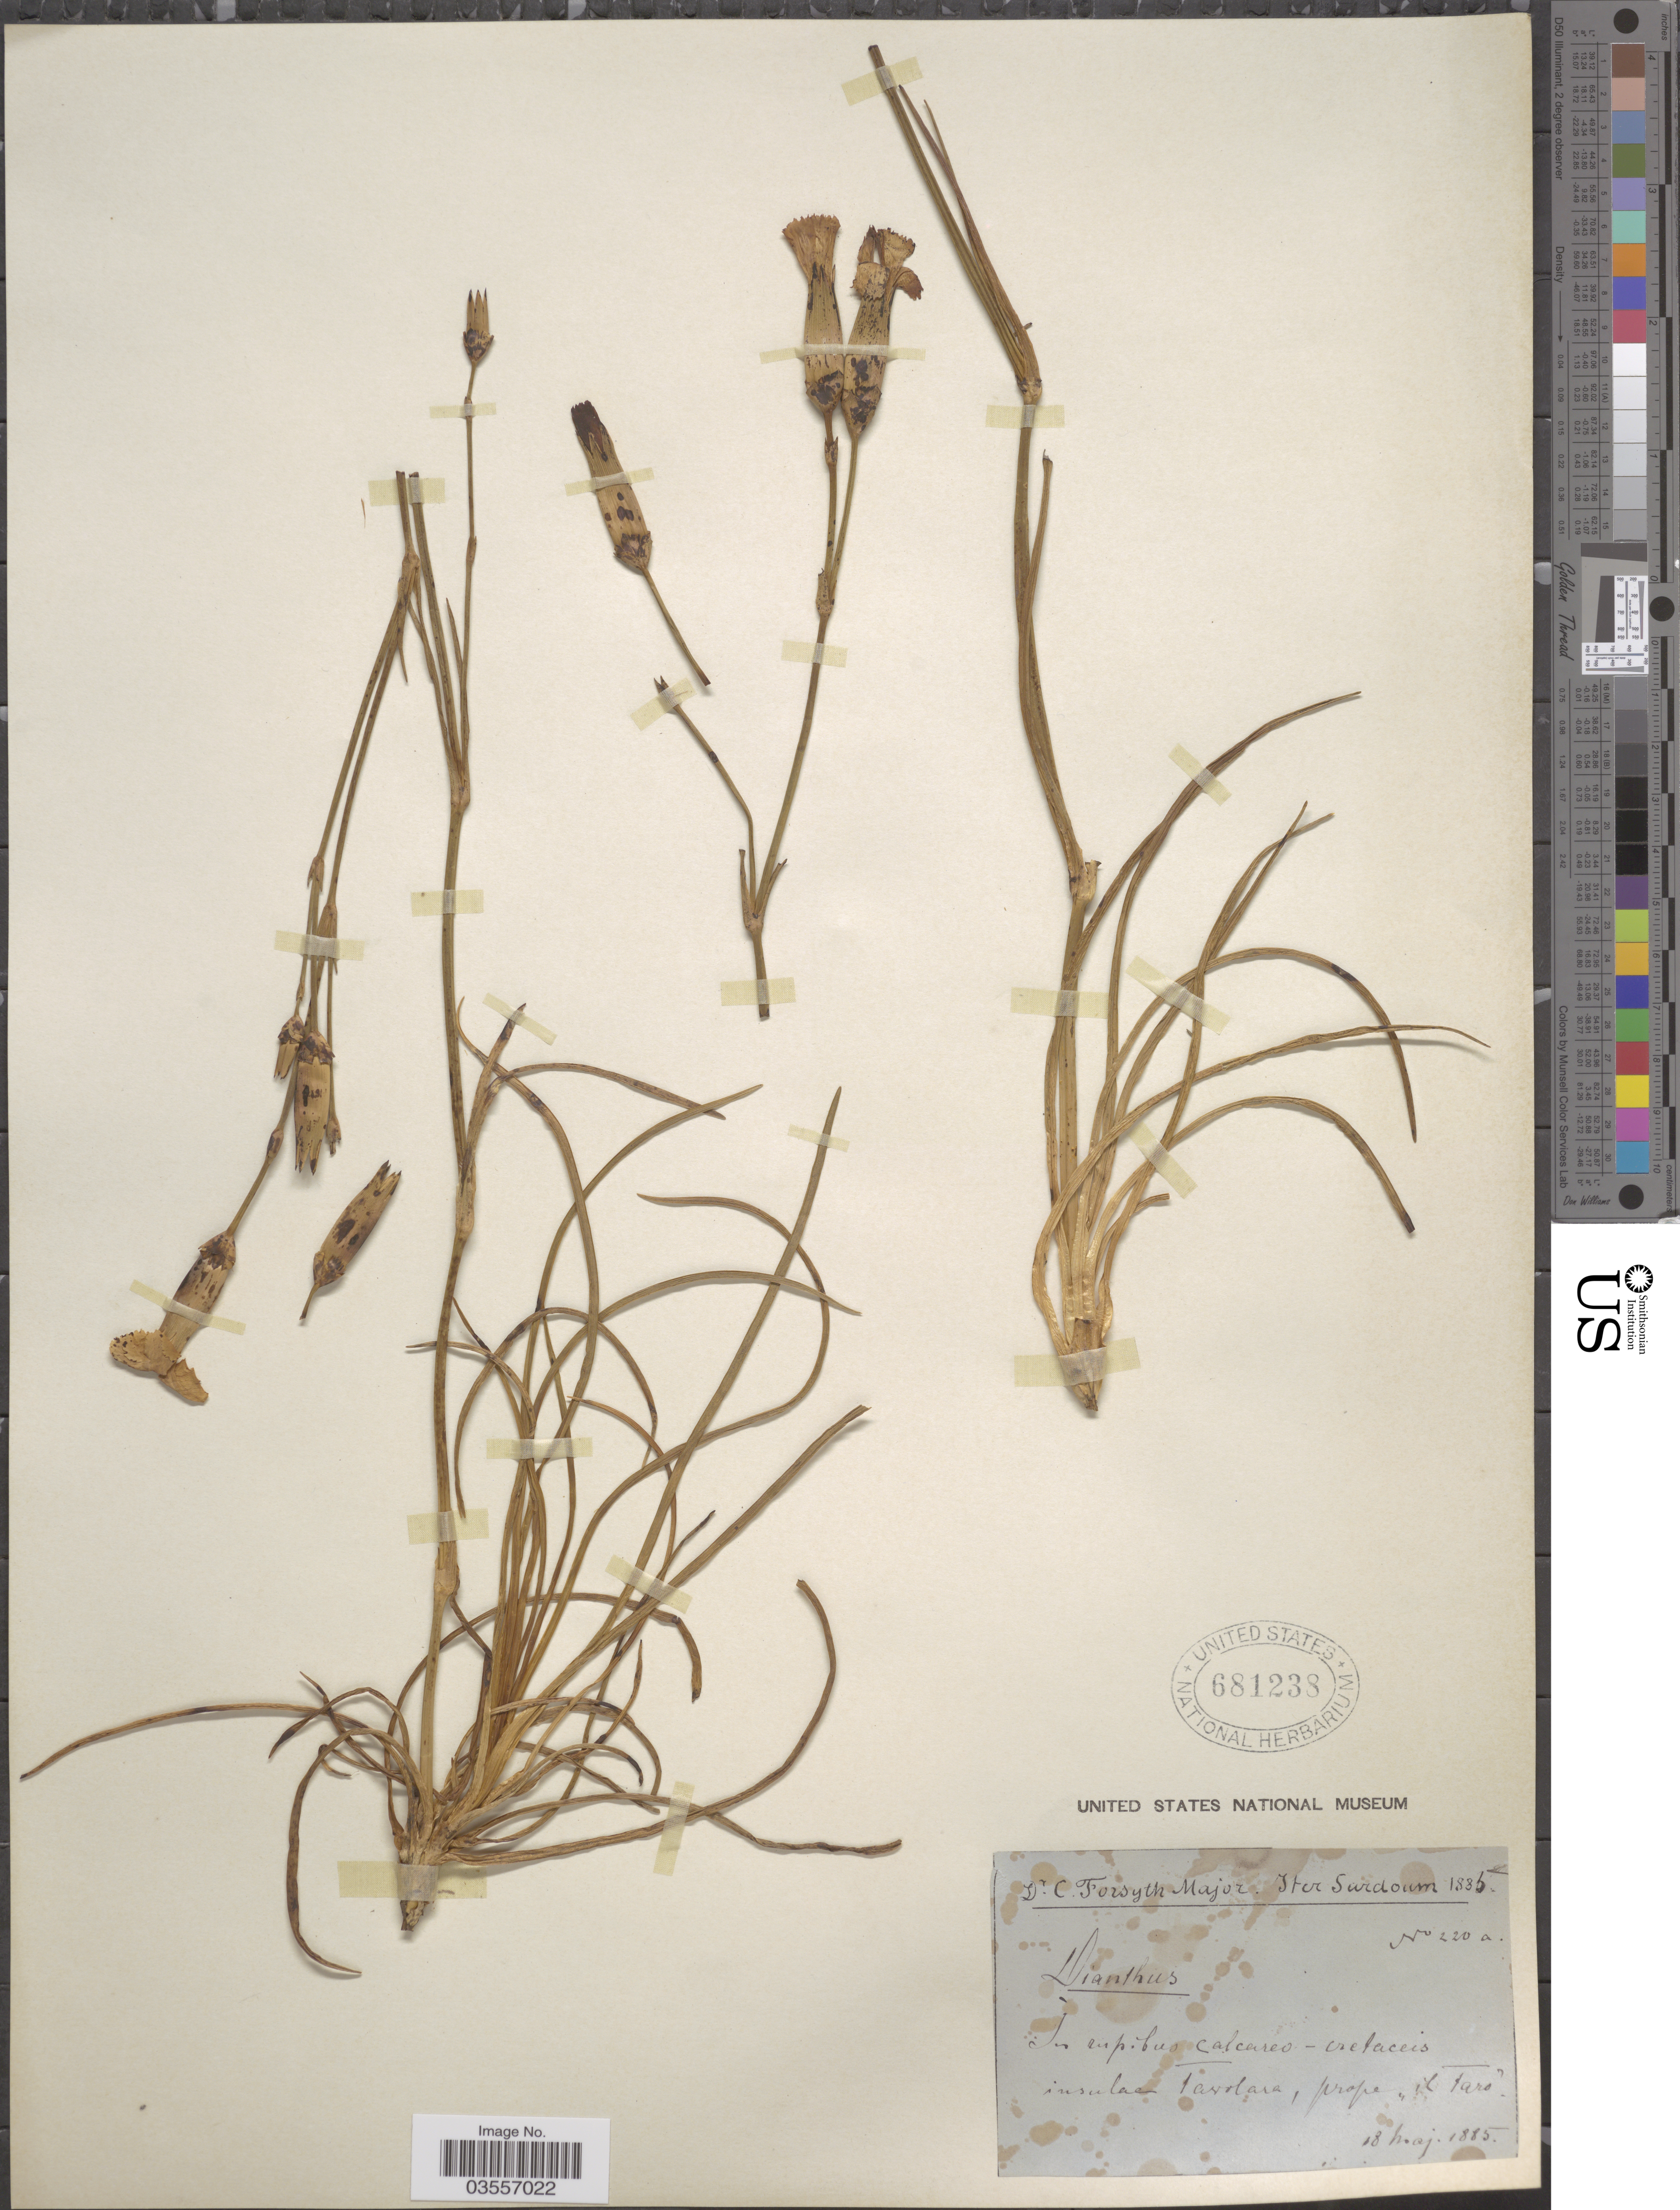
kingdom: Plantae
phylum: Tracheophyta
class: Magnoliopsida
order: Caryophyllales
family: Caryophyllaceae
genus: Dianthus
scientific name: Dianthus sp.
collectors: C. Forsyth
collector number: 220a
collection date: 1885-05-18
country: Italy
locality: Sardoum. Insulae lavolara, prope "St Taro".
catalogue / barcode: US 681238